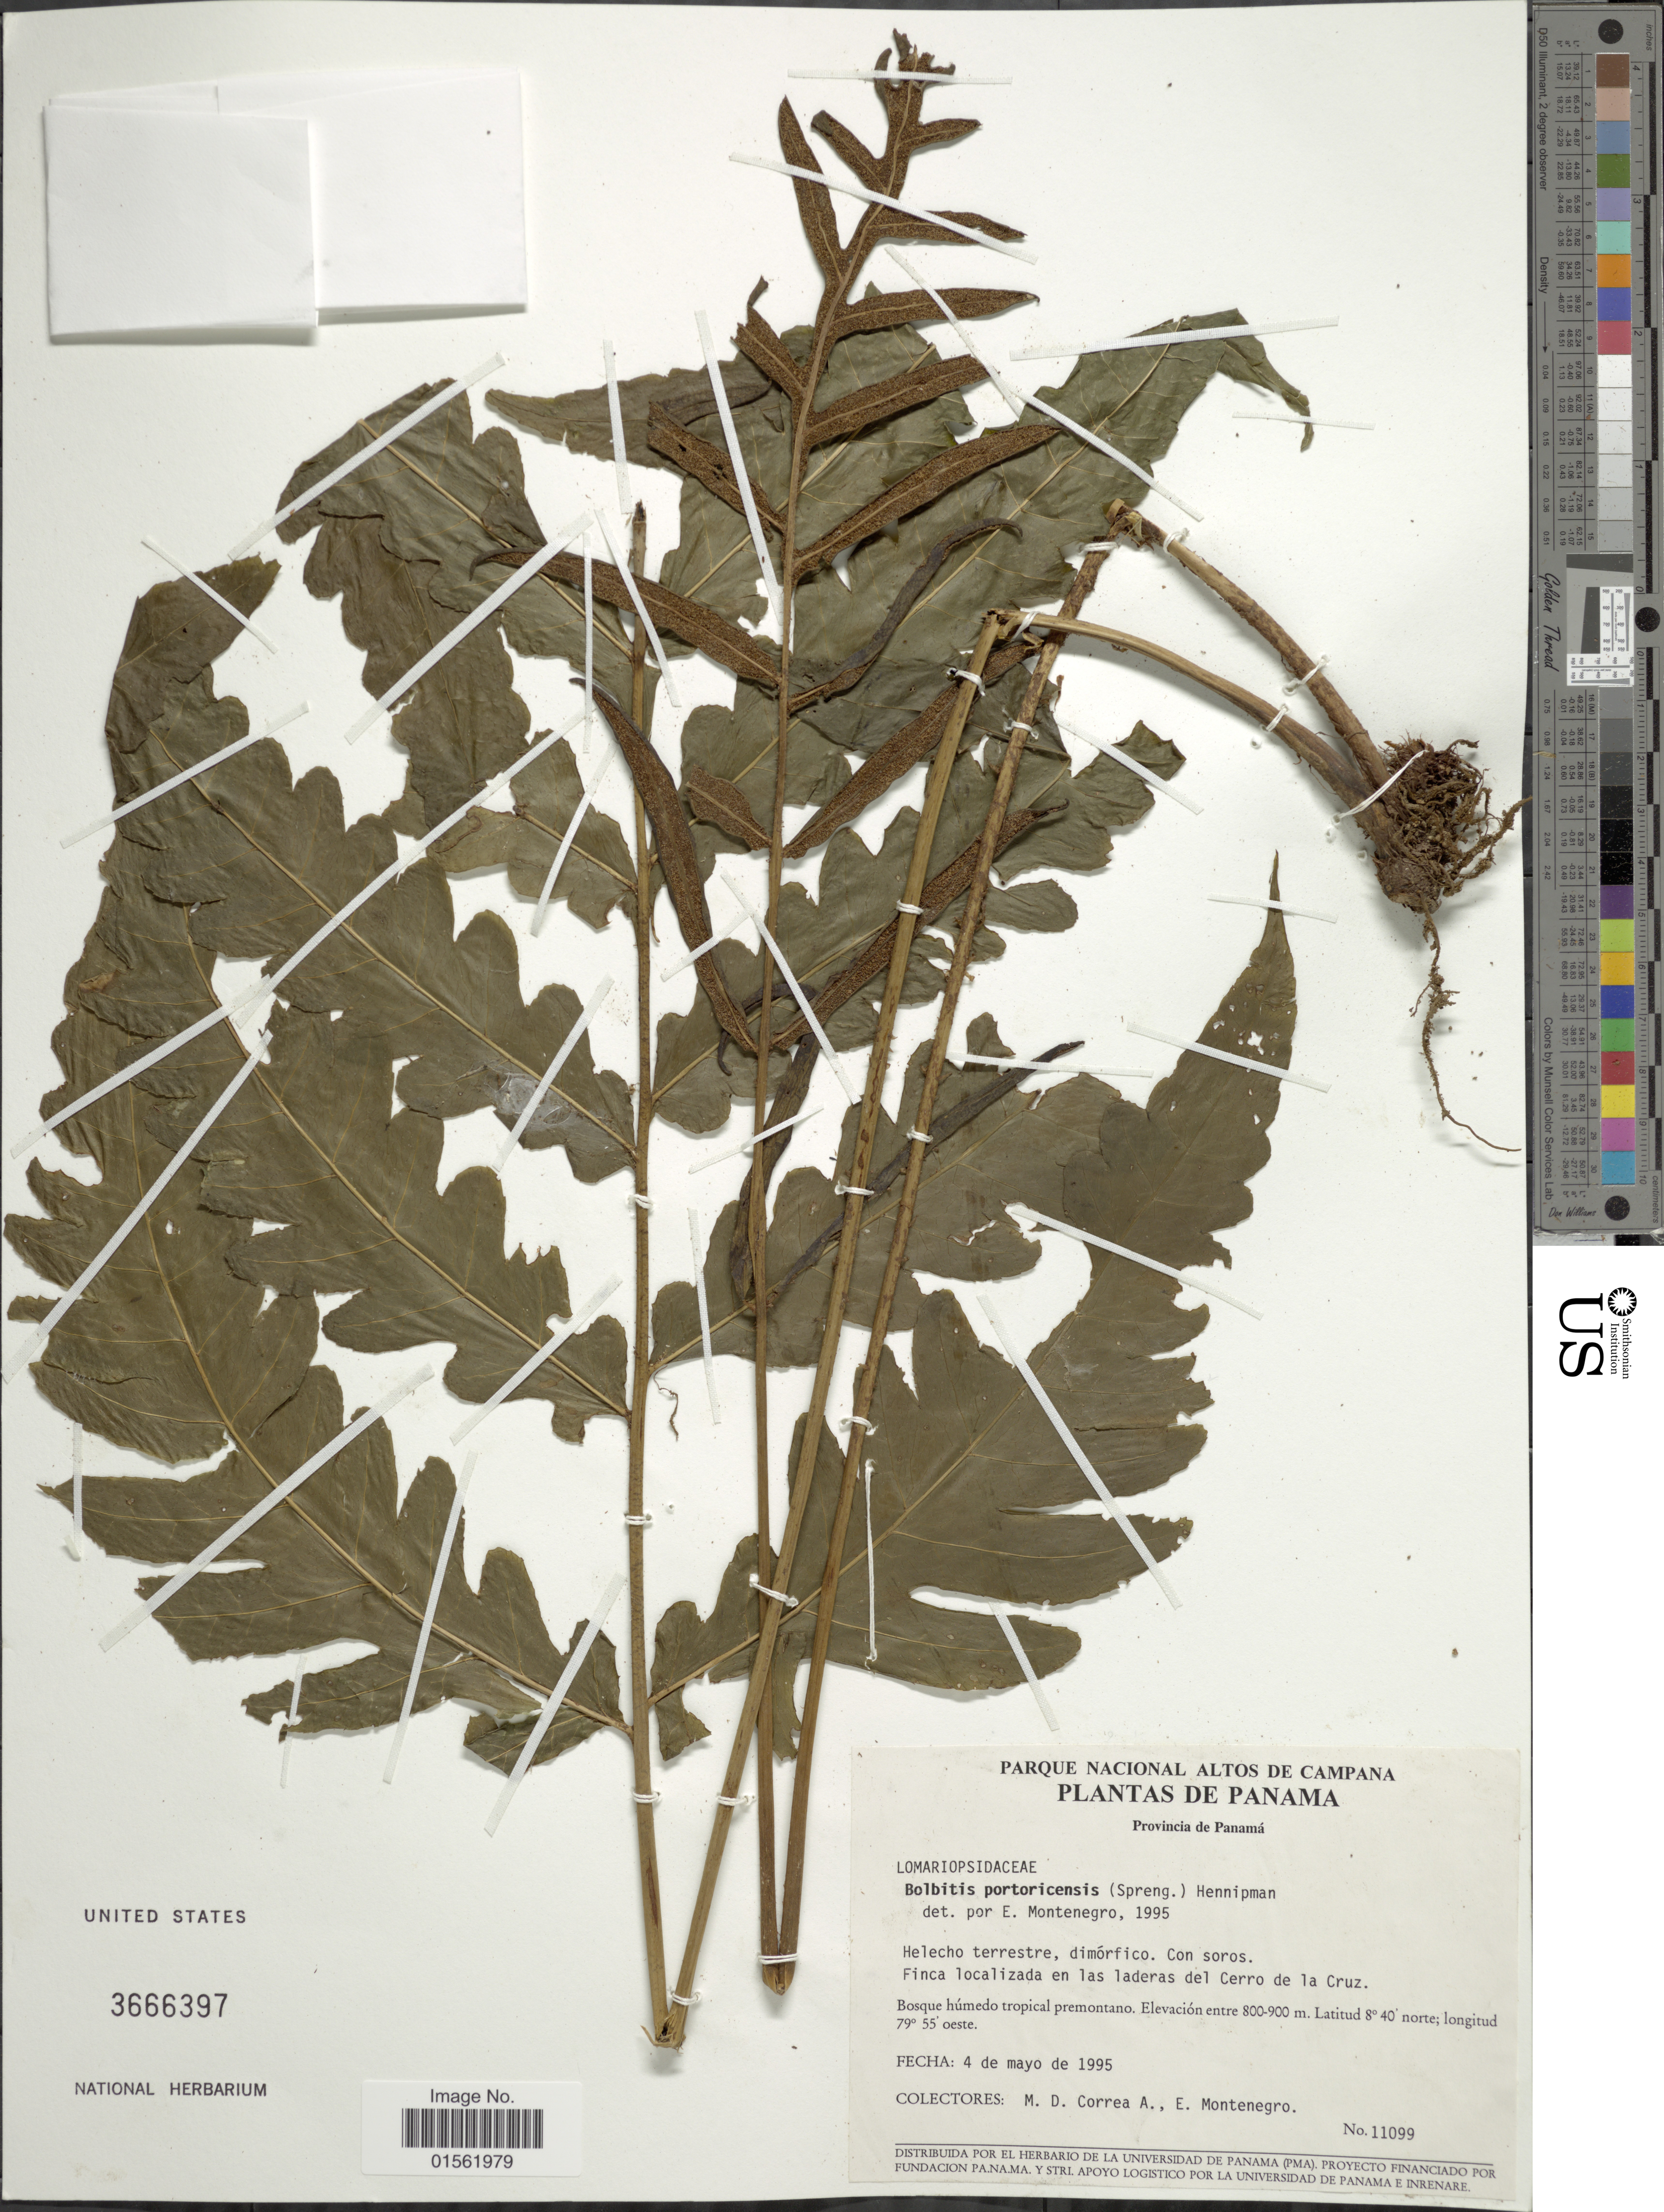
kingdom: Plantae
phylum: Tracheophyta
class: Polypodiopsida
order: Polypodiales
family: Dryopteridaceae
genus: Bolbitis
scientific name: Bolbitis portoricensis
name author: (Spreng.) Hennipman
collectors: M. D. Corrêa-A. & E. Montenegro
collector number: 11099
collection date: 1995-03-04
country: Panama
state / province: Panamá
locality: Finca localizada en las laderas del Cerro de la Cruz. Bosque húmedo tropical premontano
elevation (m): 800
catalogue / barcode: US 3666397